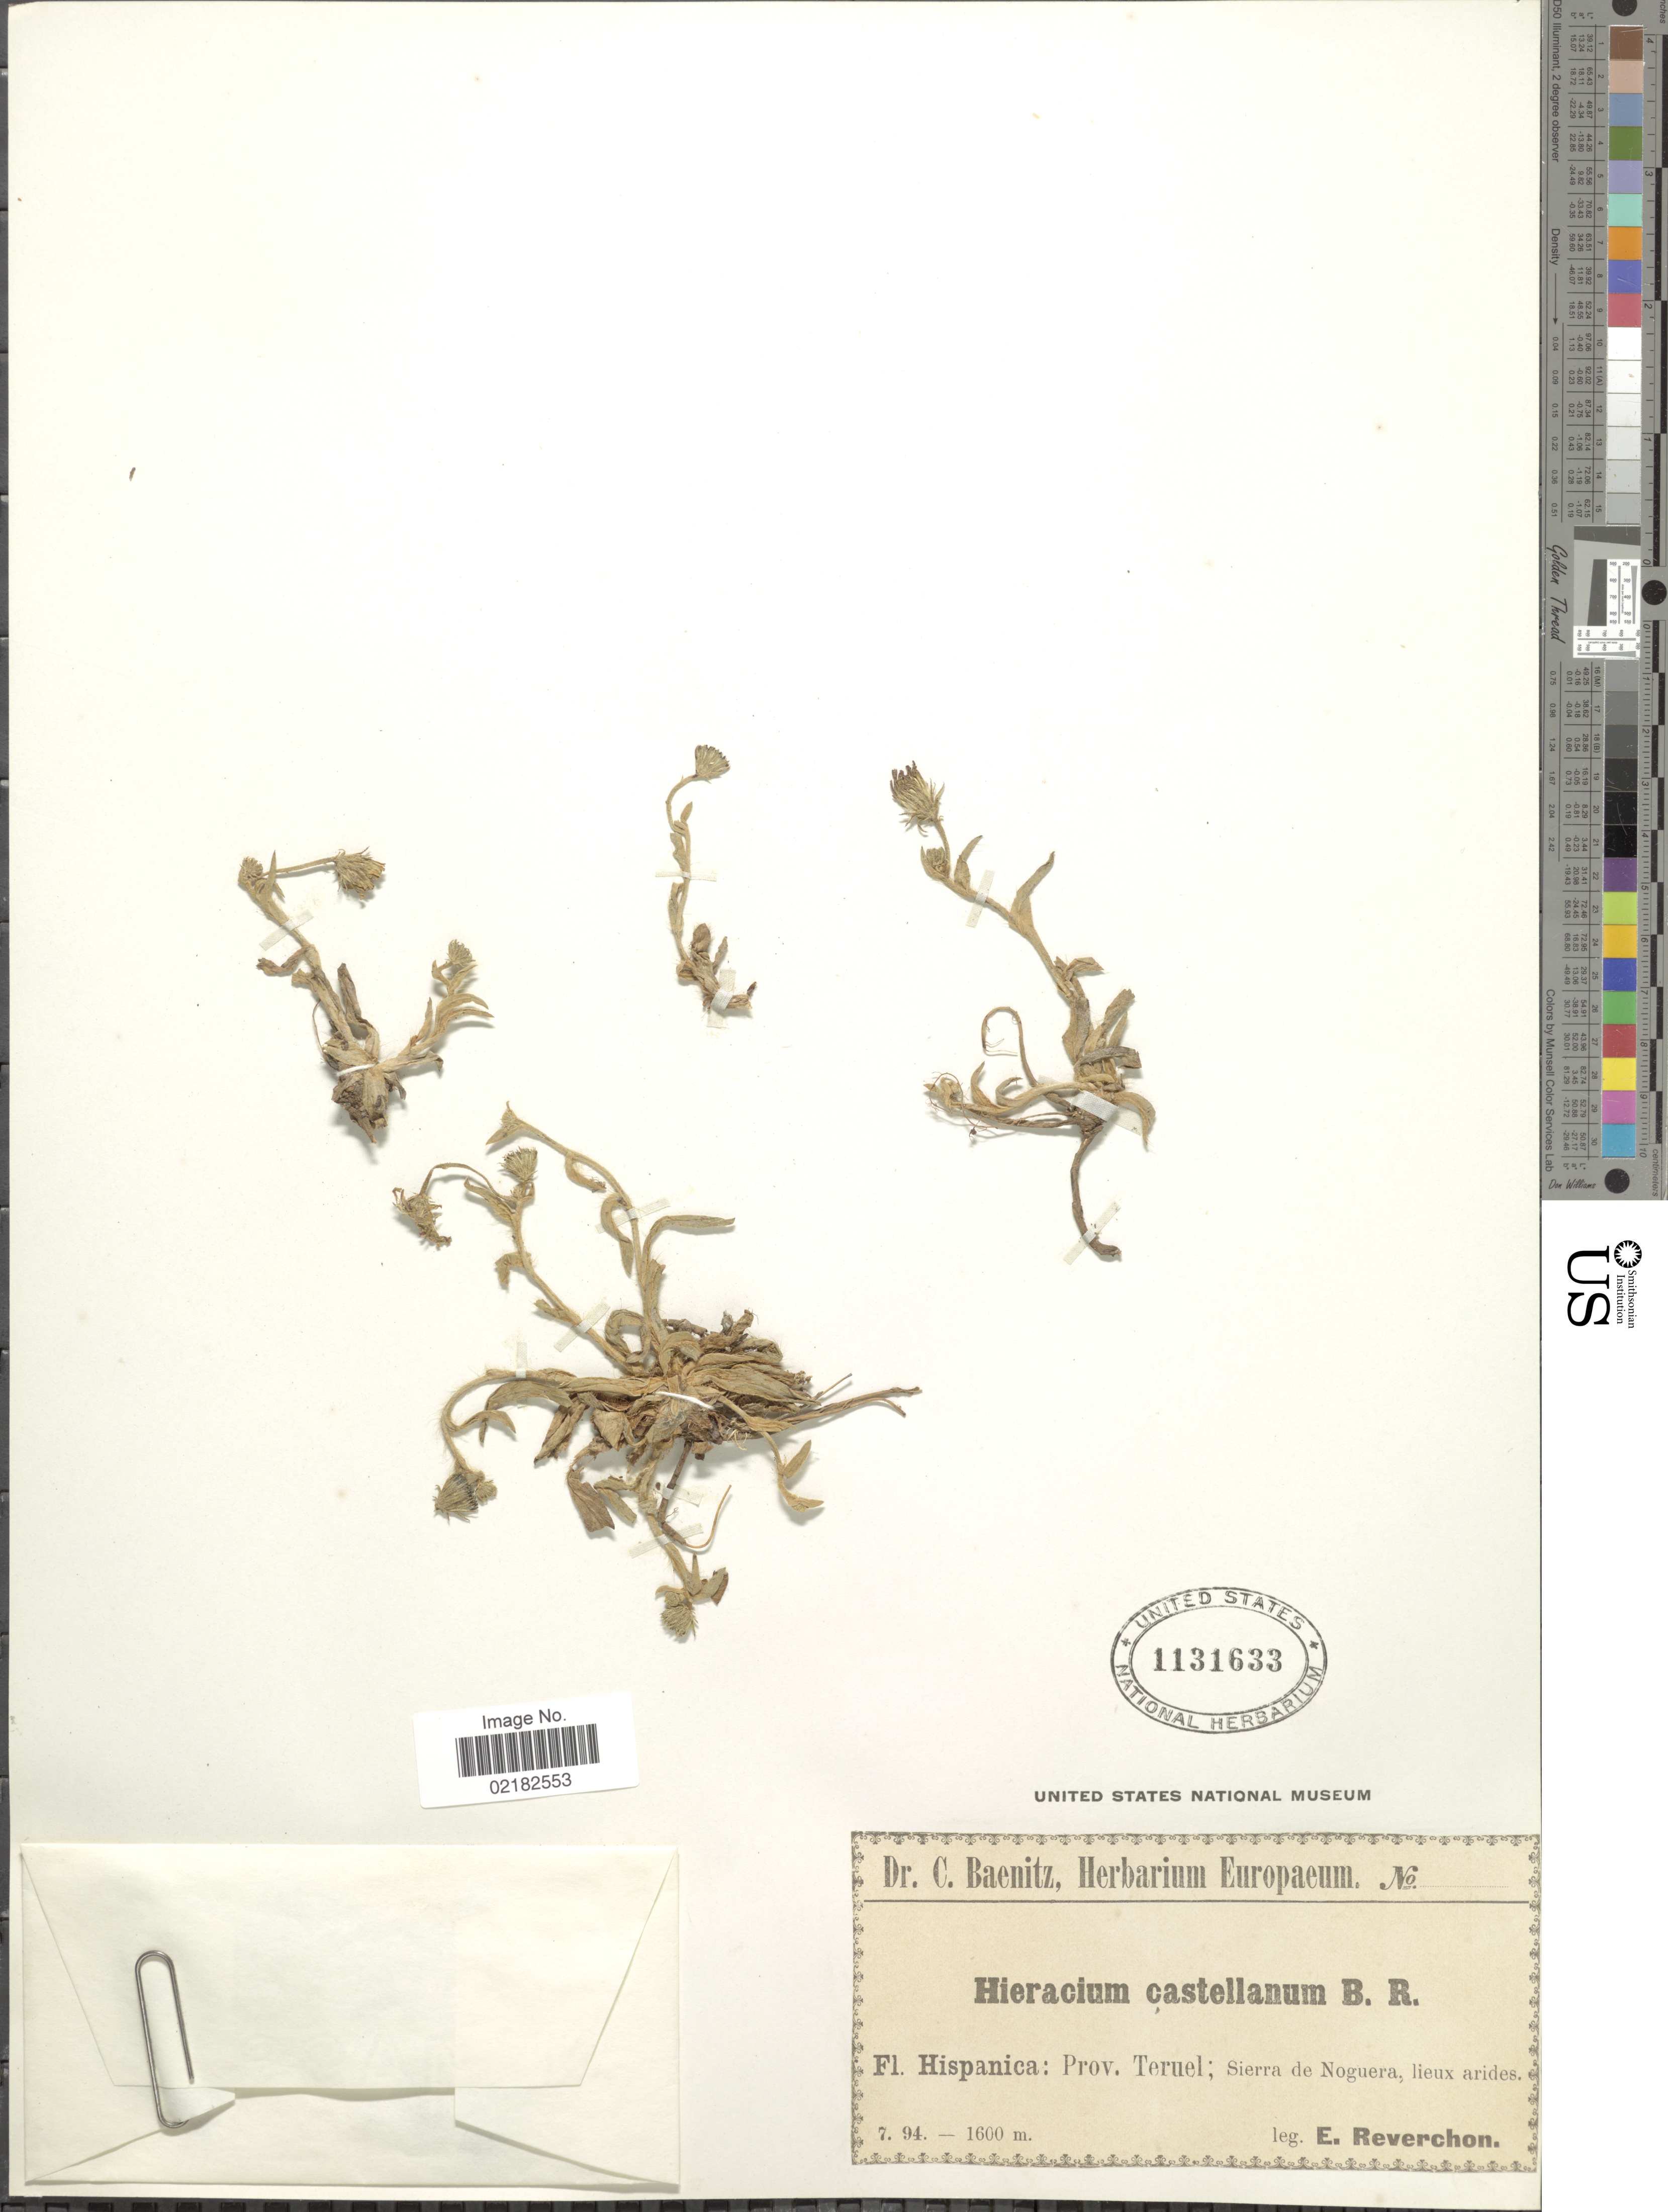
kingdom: Plantae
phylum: Tracheophyta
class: Magnoliopsida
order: Asterales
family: Asteraceae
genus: Pilosella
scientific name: Pilosella castellana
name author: (Boiss. & Reut.) F.W. Schultz & Sch. Bip.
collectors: E. Reverchon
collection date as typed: Transcribed d/m/y: /7/94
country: Spain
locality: Hispanica, Prov. Teruel, Sierra de Noguera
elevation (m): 1600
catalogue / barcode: US 1131633